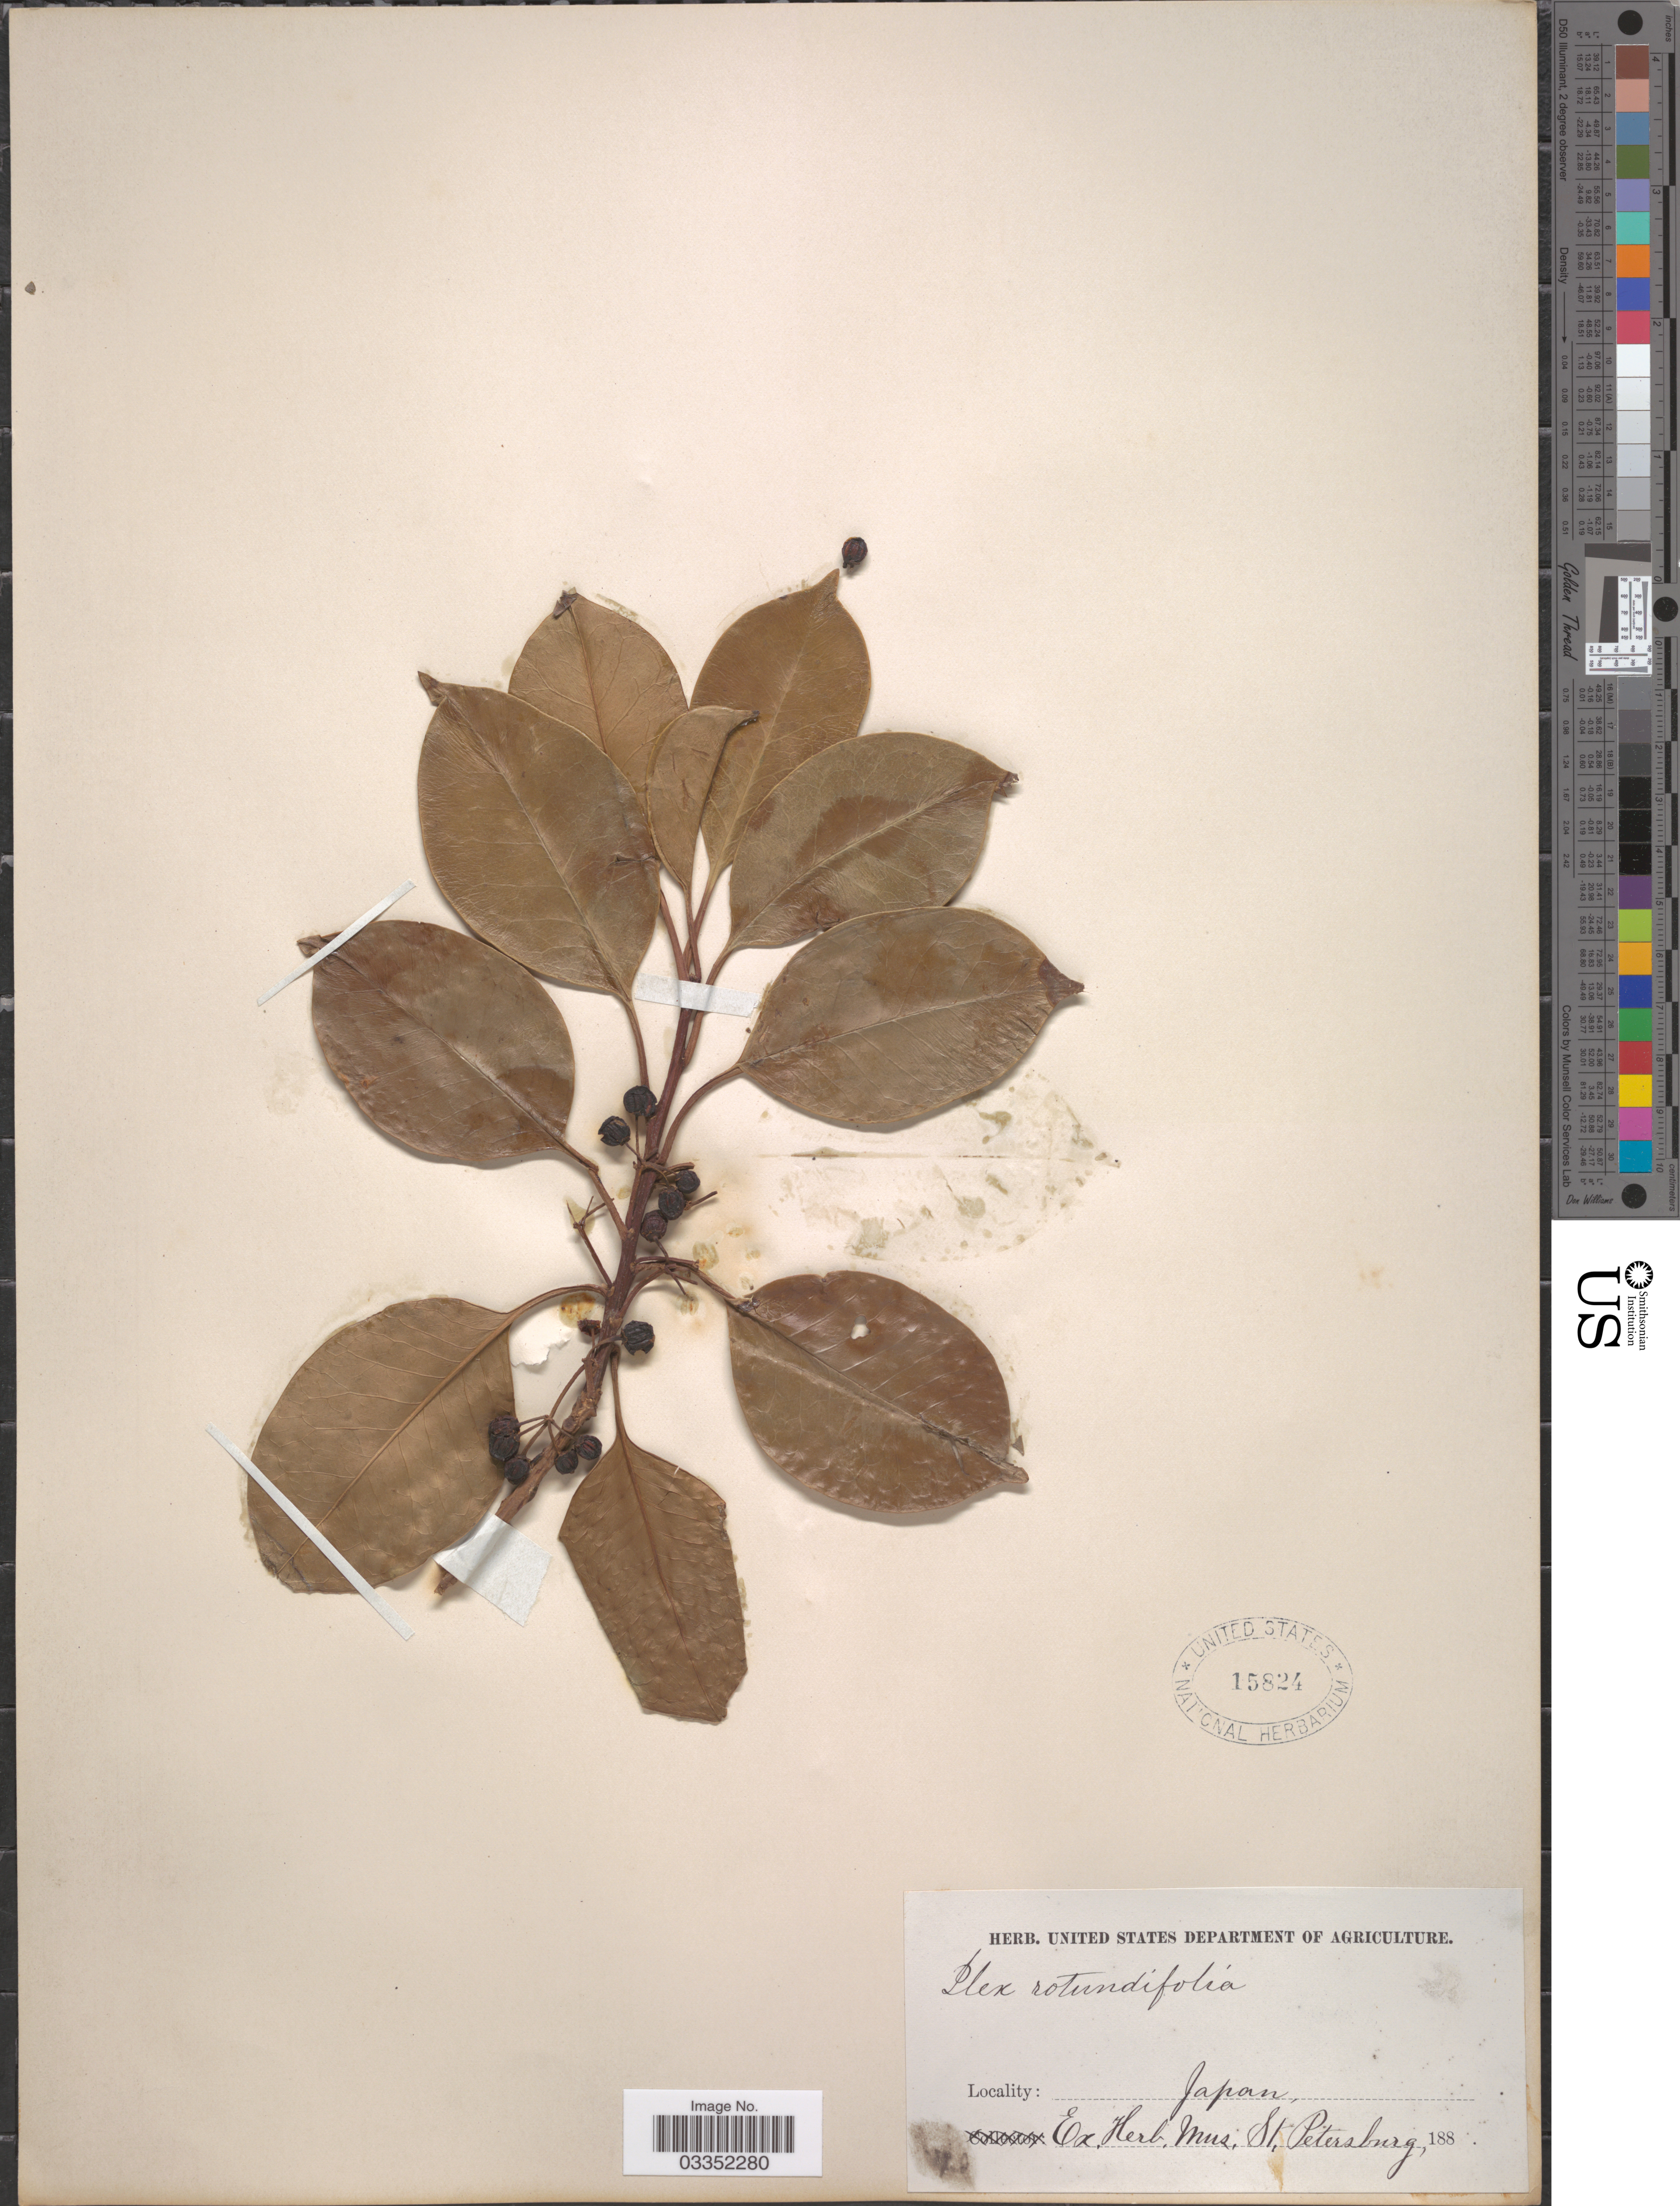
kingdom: Plantae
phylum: Tracheophyta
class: Magnoliopsida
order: Aquifoliales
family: Aquifoliaceae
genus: Ilex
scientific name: Ilex rotunda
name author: Thunb.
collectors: ex herb. U. S. Department of Agriculture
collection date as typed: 188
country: Japan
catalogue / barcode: US 15824